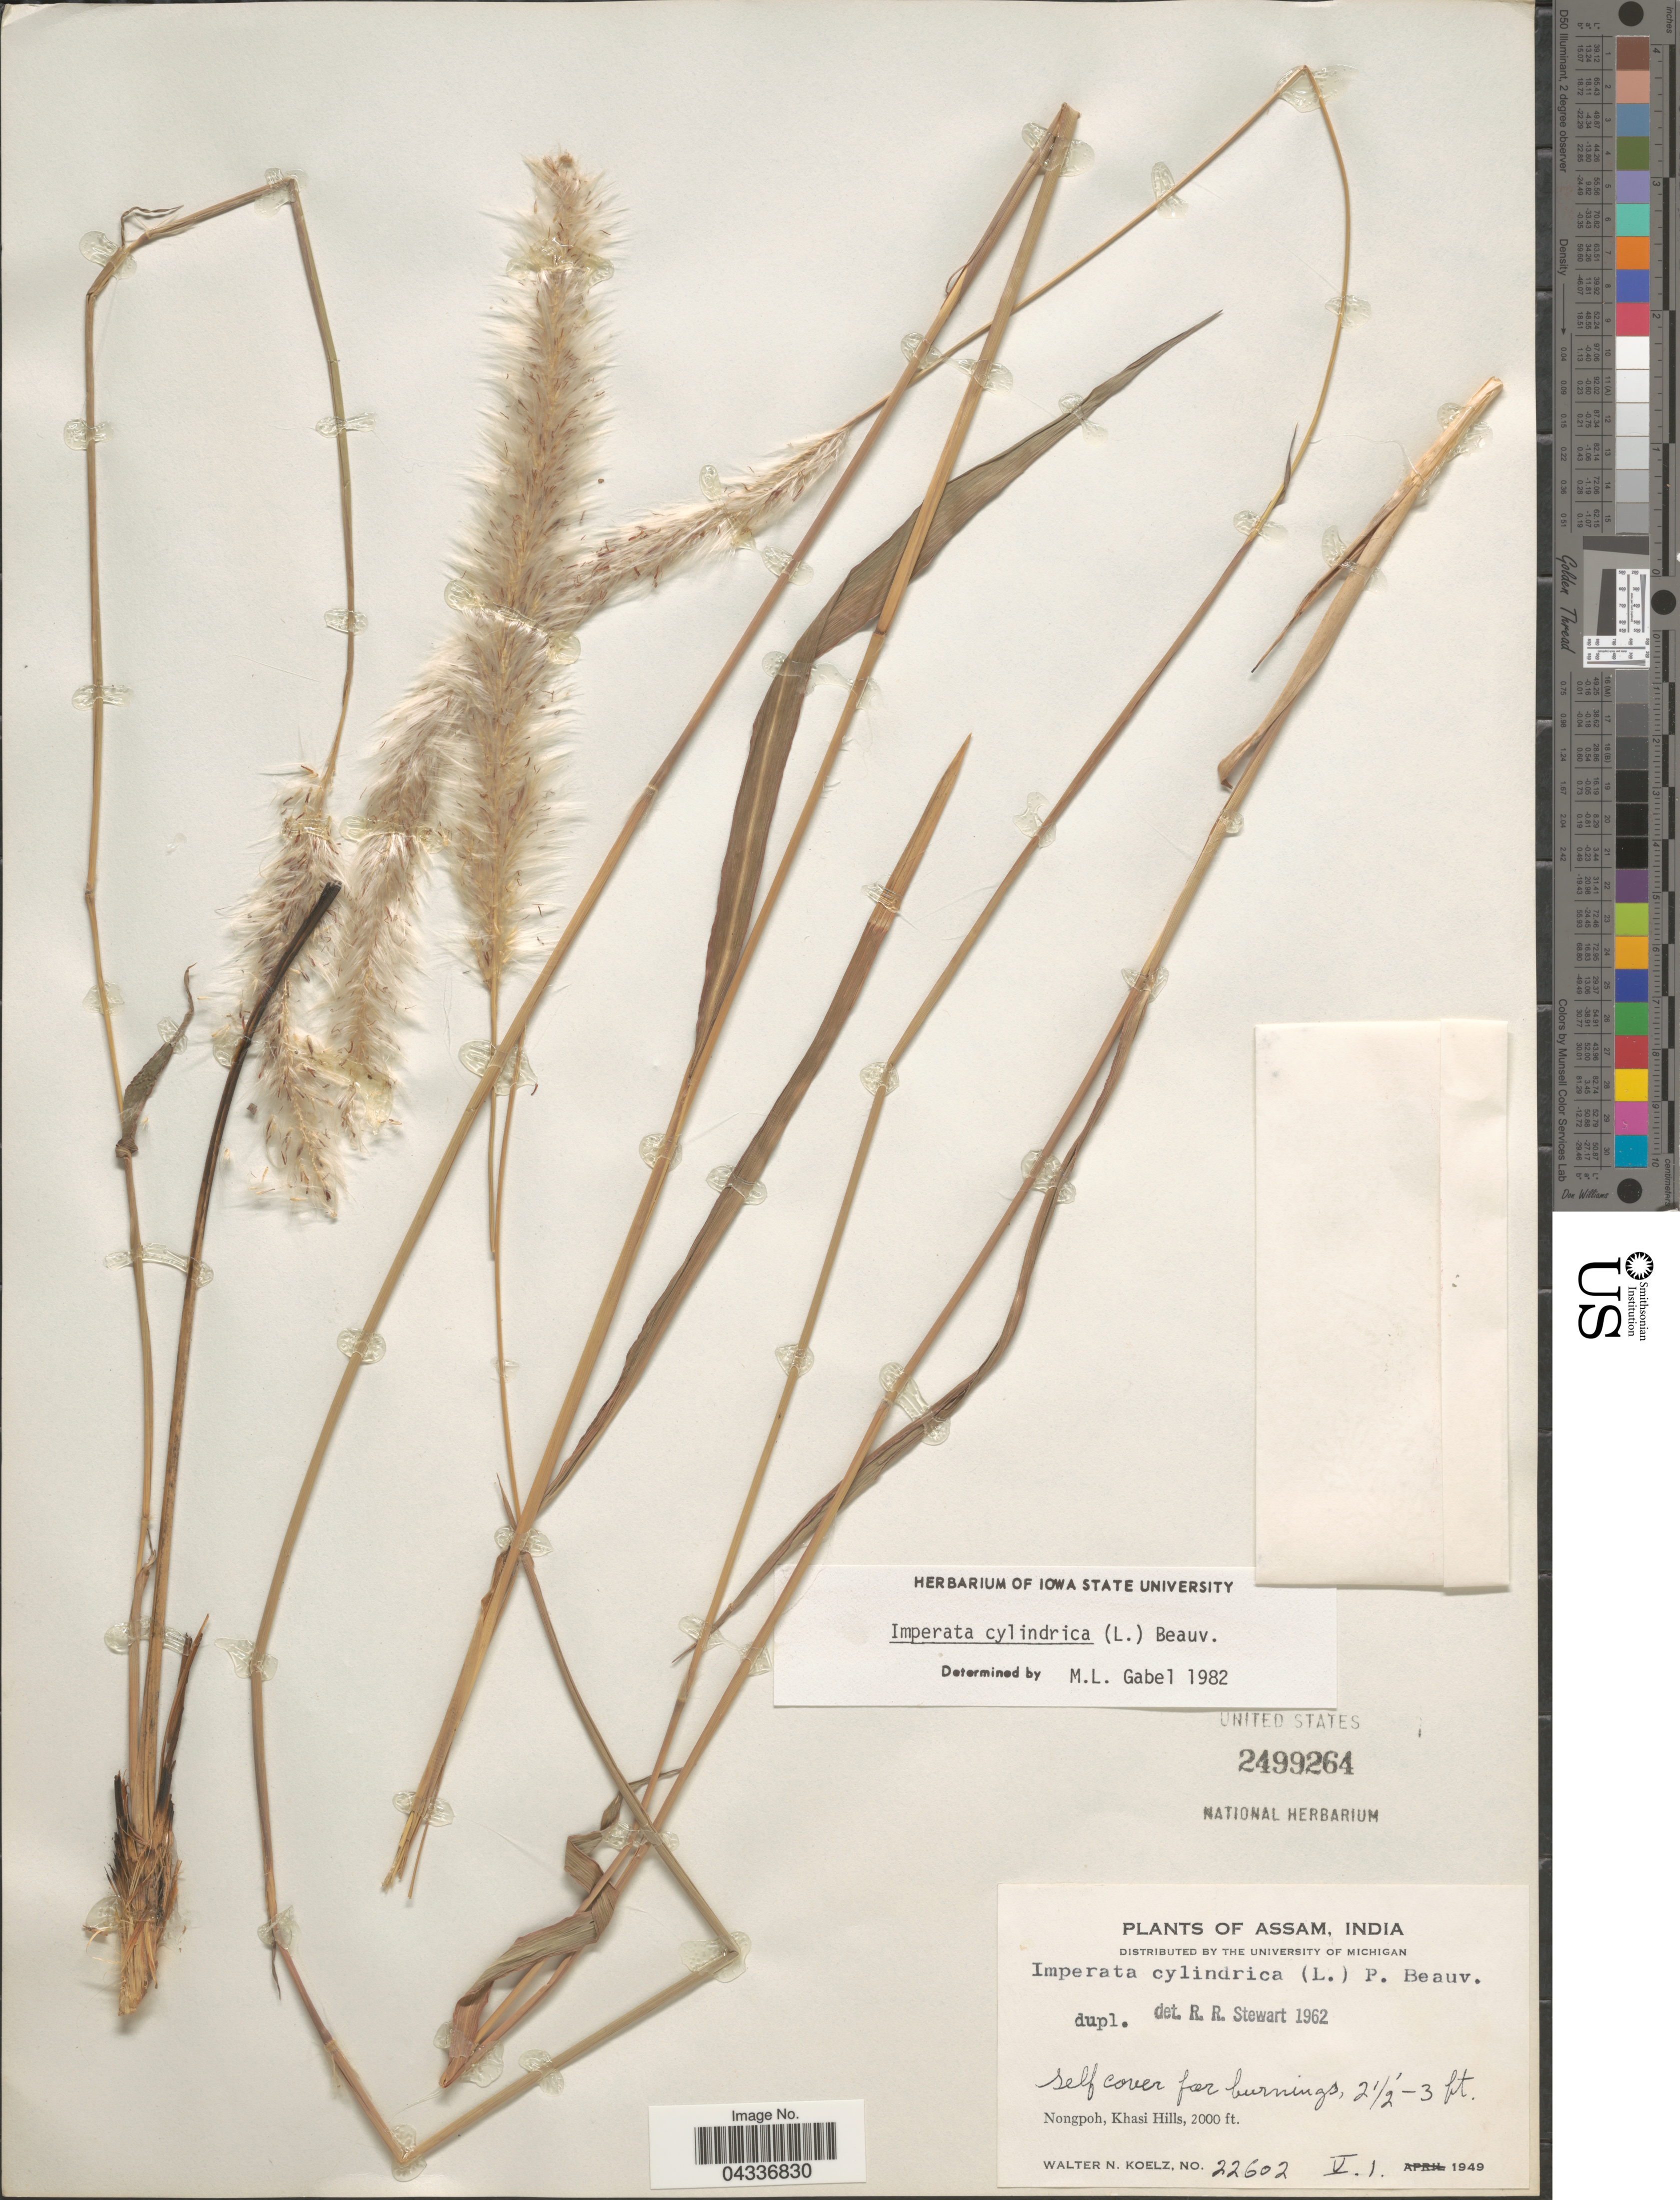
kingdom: Plantae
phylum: Tracheophyta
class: Liliopsida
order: Poales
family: Poaceae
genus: Imperata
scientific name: Imperata cylindrica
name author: (L.) P. Beauv.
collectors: W. N. Koelz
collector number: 22602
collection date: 1949-05-01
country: India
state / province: Meghalaya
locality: Nongpoh, Khasi Hills.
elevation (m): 610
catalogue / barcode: US 2499264